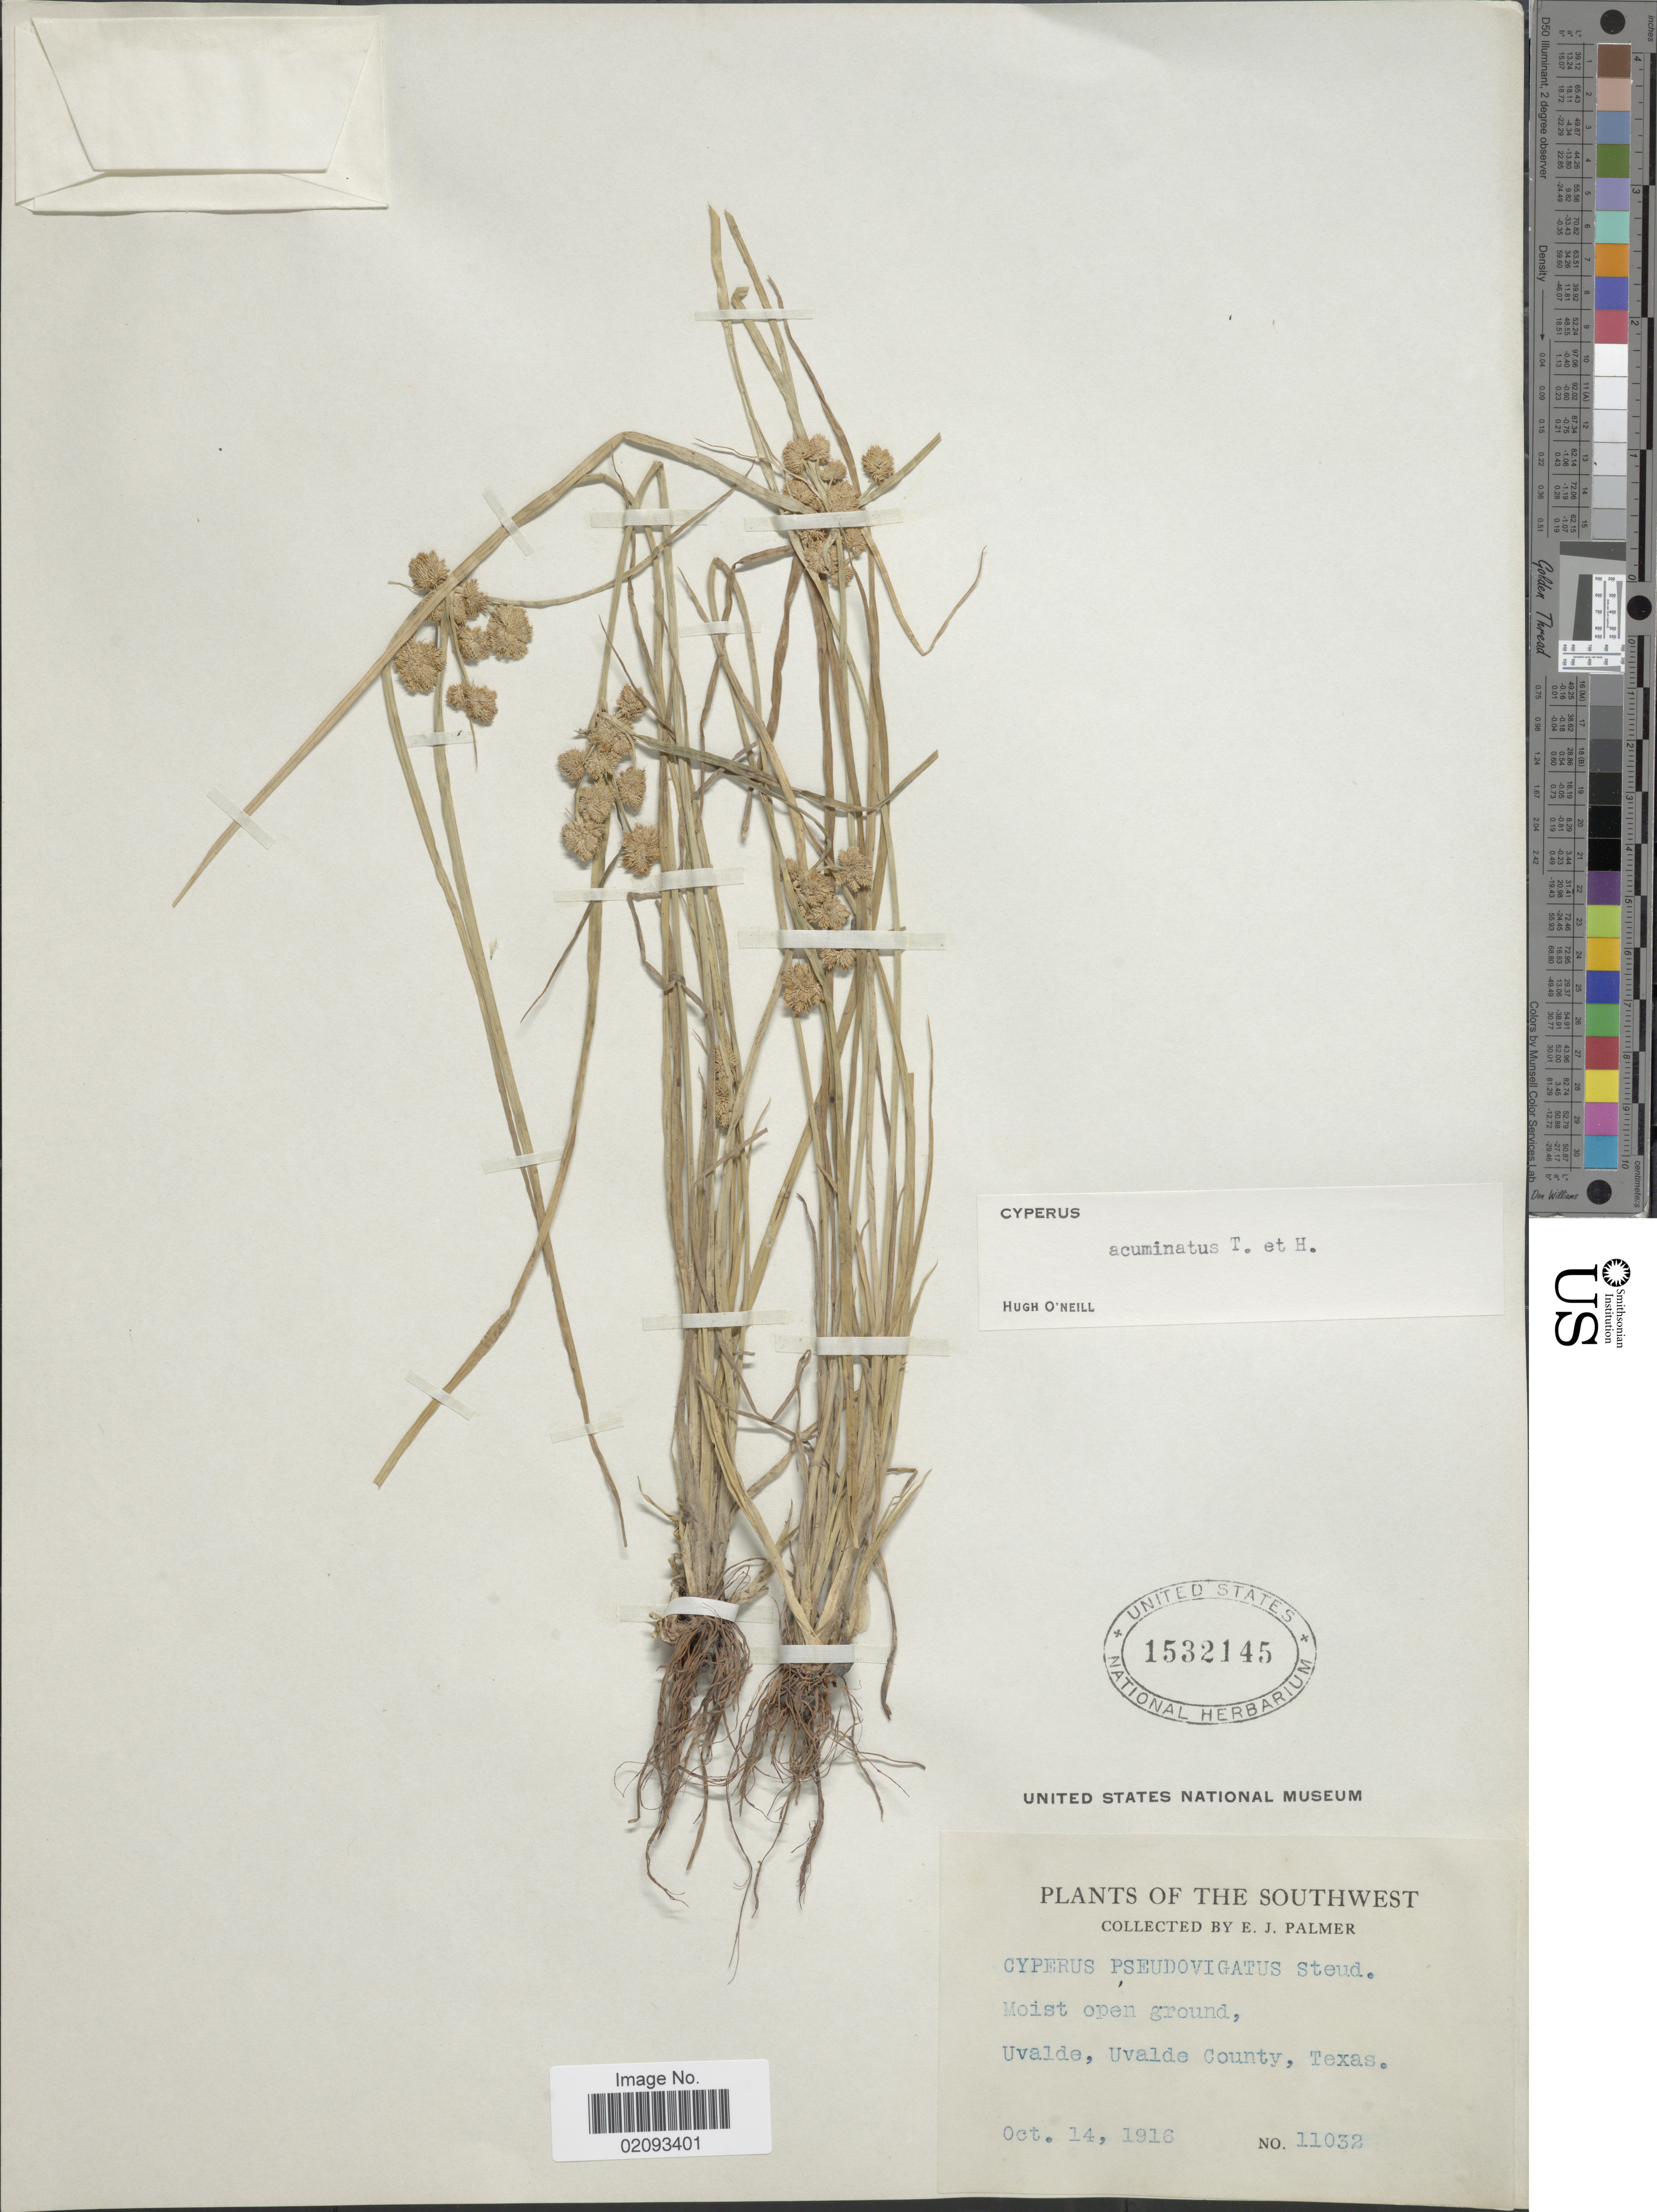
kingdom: Plantae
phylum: Tracheophyta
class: Liliopsida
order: Poales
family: Cyperaceae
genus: Cyperus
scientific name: Cyperus acuminatus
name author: Torr. & Hook.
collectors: E. J. Palmer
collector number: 11032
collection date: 1916-10-14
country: United States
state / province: Texas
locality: The Southwest, Uvalde, Uvalde County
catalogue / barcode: US 1532145